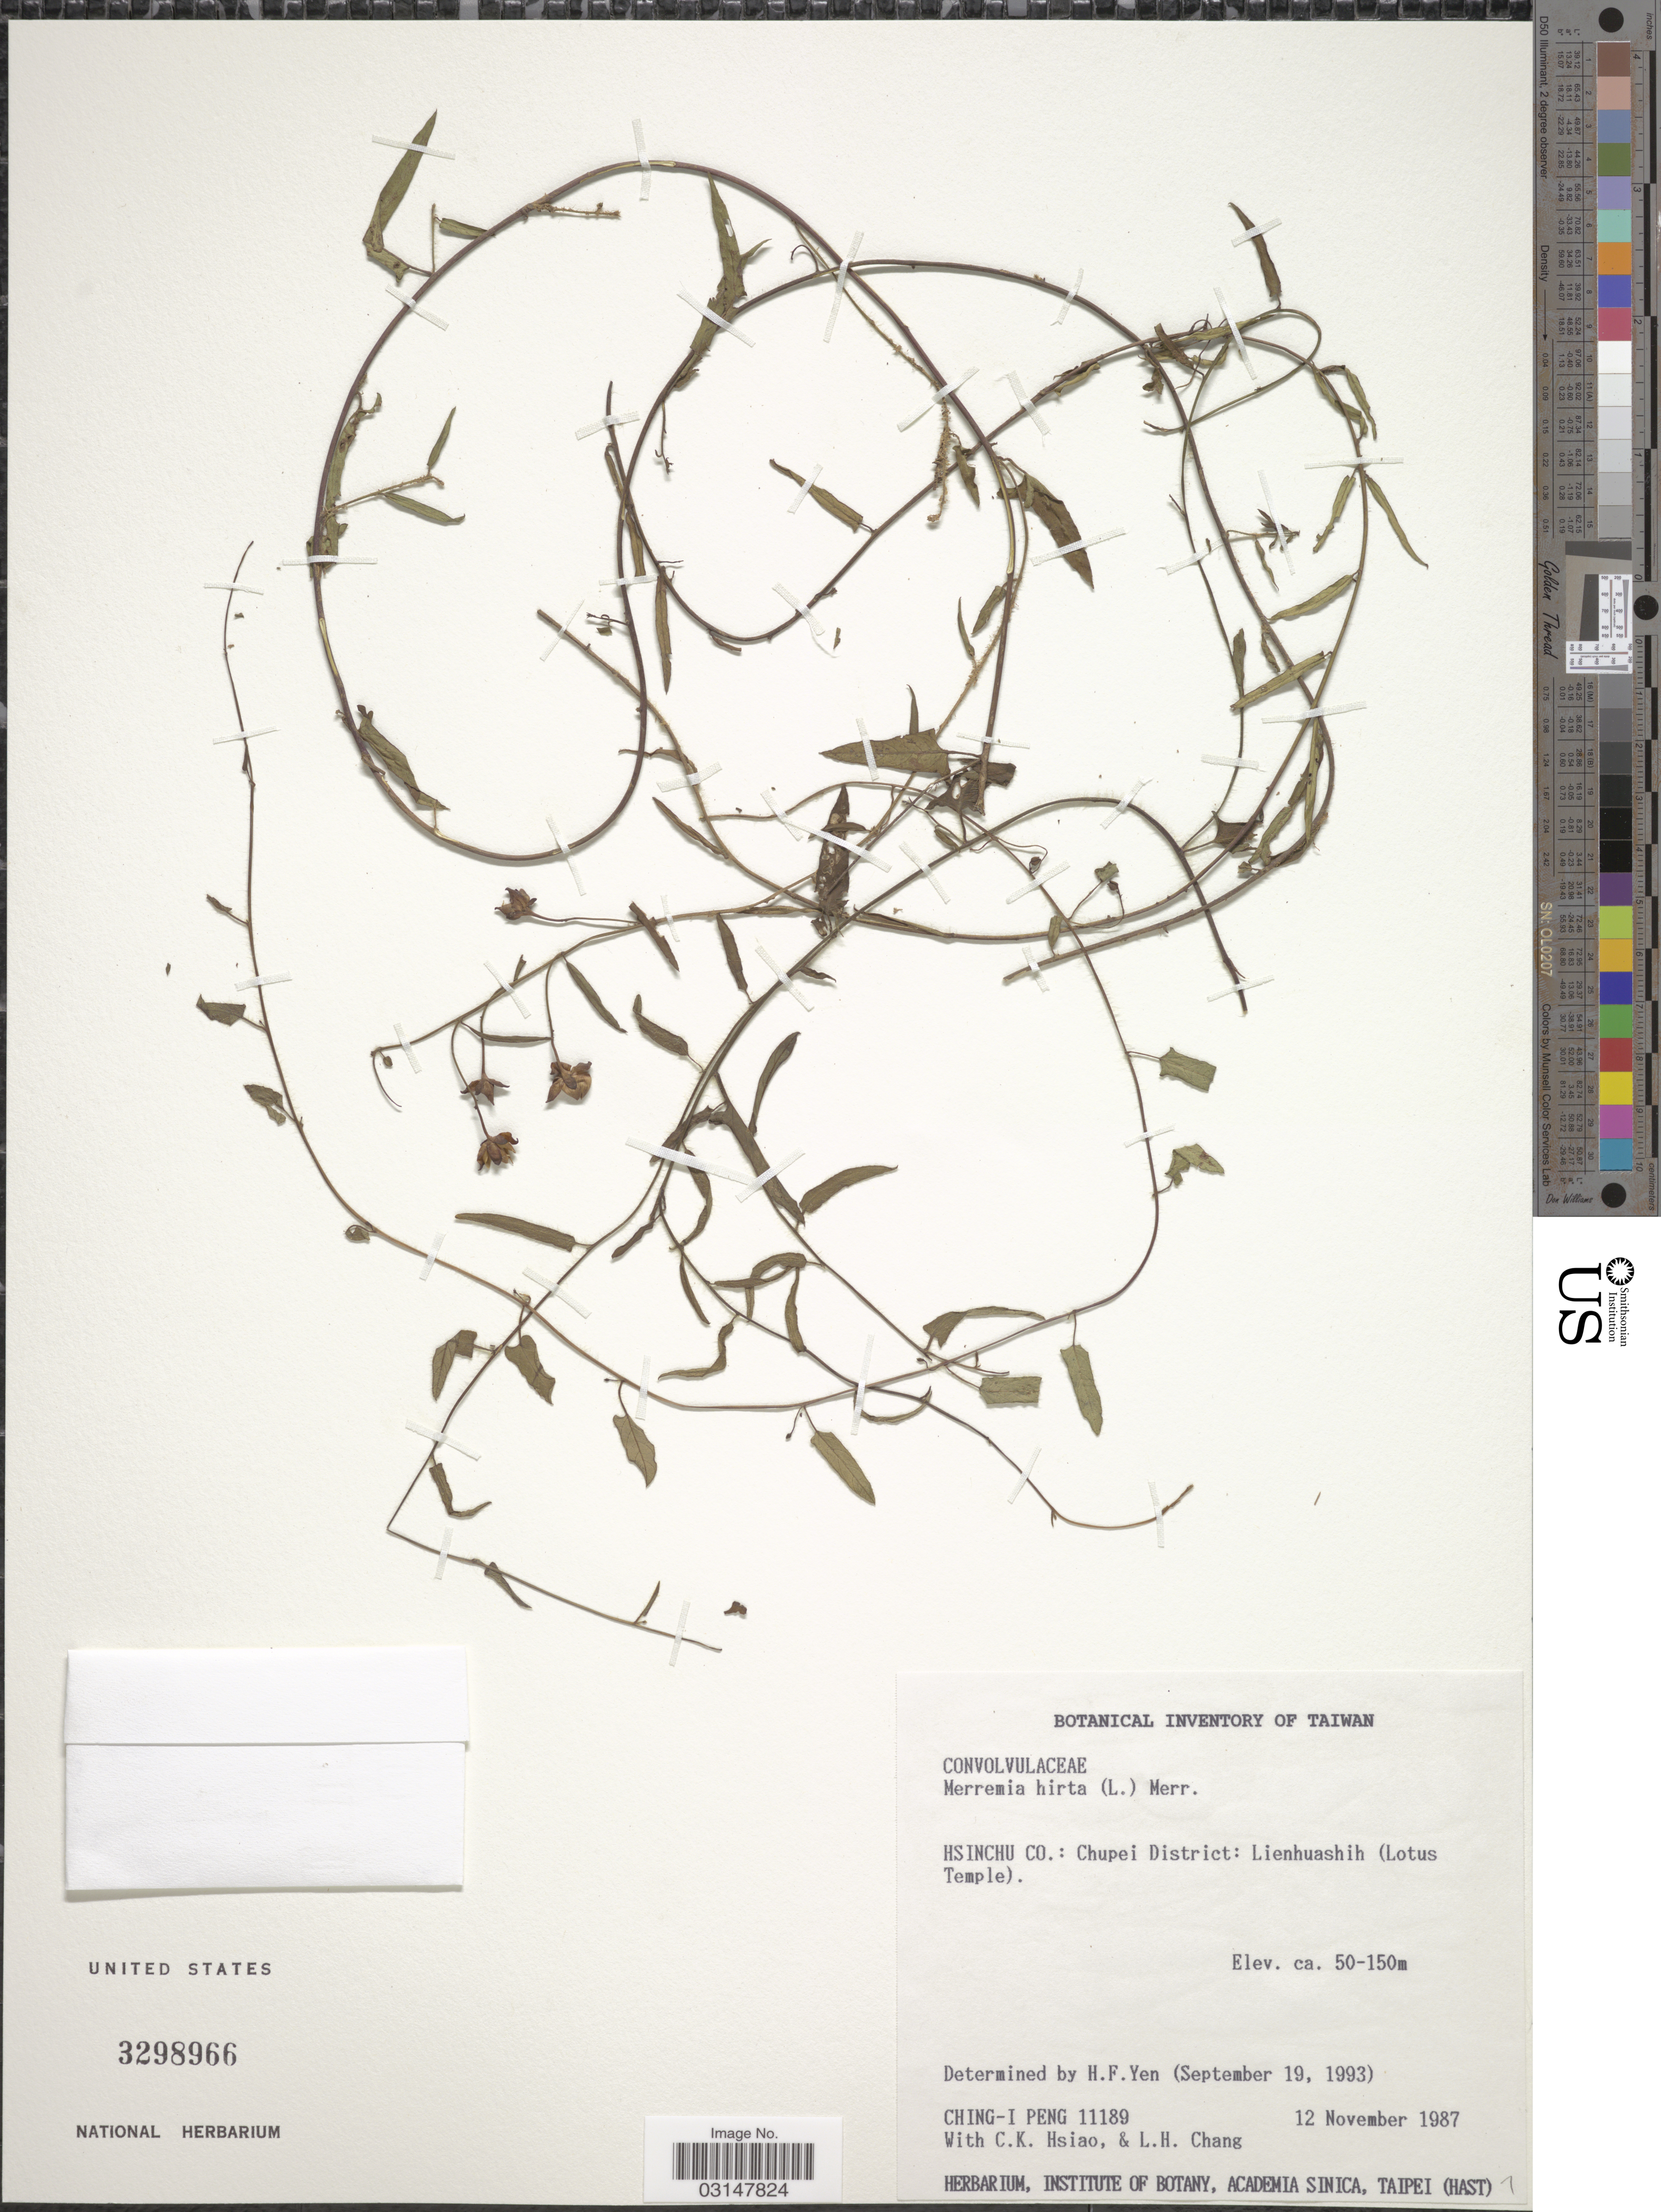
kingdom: Plantae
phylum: Tracheophyta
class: Magnoliopsida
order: Solanales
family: Convolvulaceae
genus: Merremia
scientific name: Merremia hirta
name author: (L.) Merr.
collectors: C.-I Peng, C. Hsiao & L. Chang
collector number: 11189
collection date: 1987-11-12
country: Taiwan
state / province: Hsinchu City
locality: Hsinchu Co.: Chupei District: Lienhuashih (Lotus Temple).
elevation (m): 50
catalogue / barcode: US 3298966